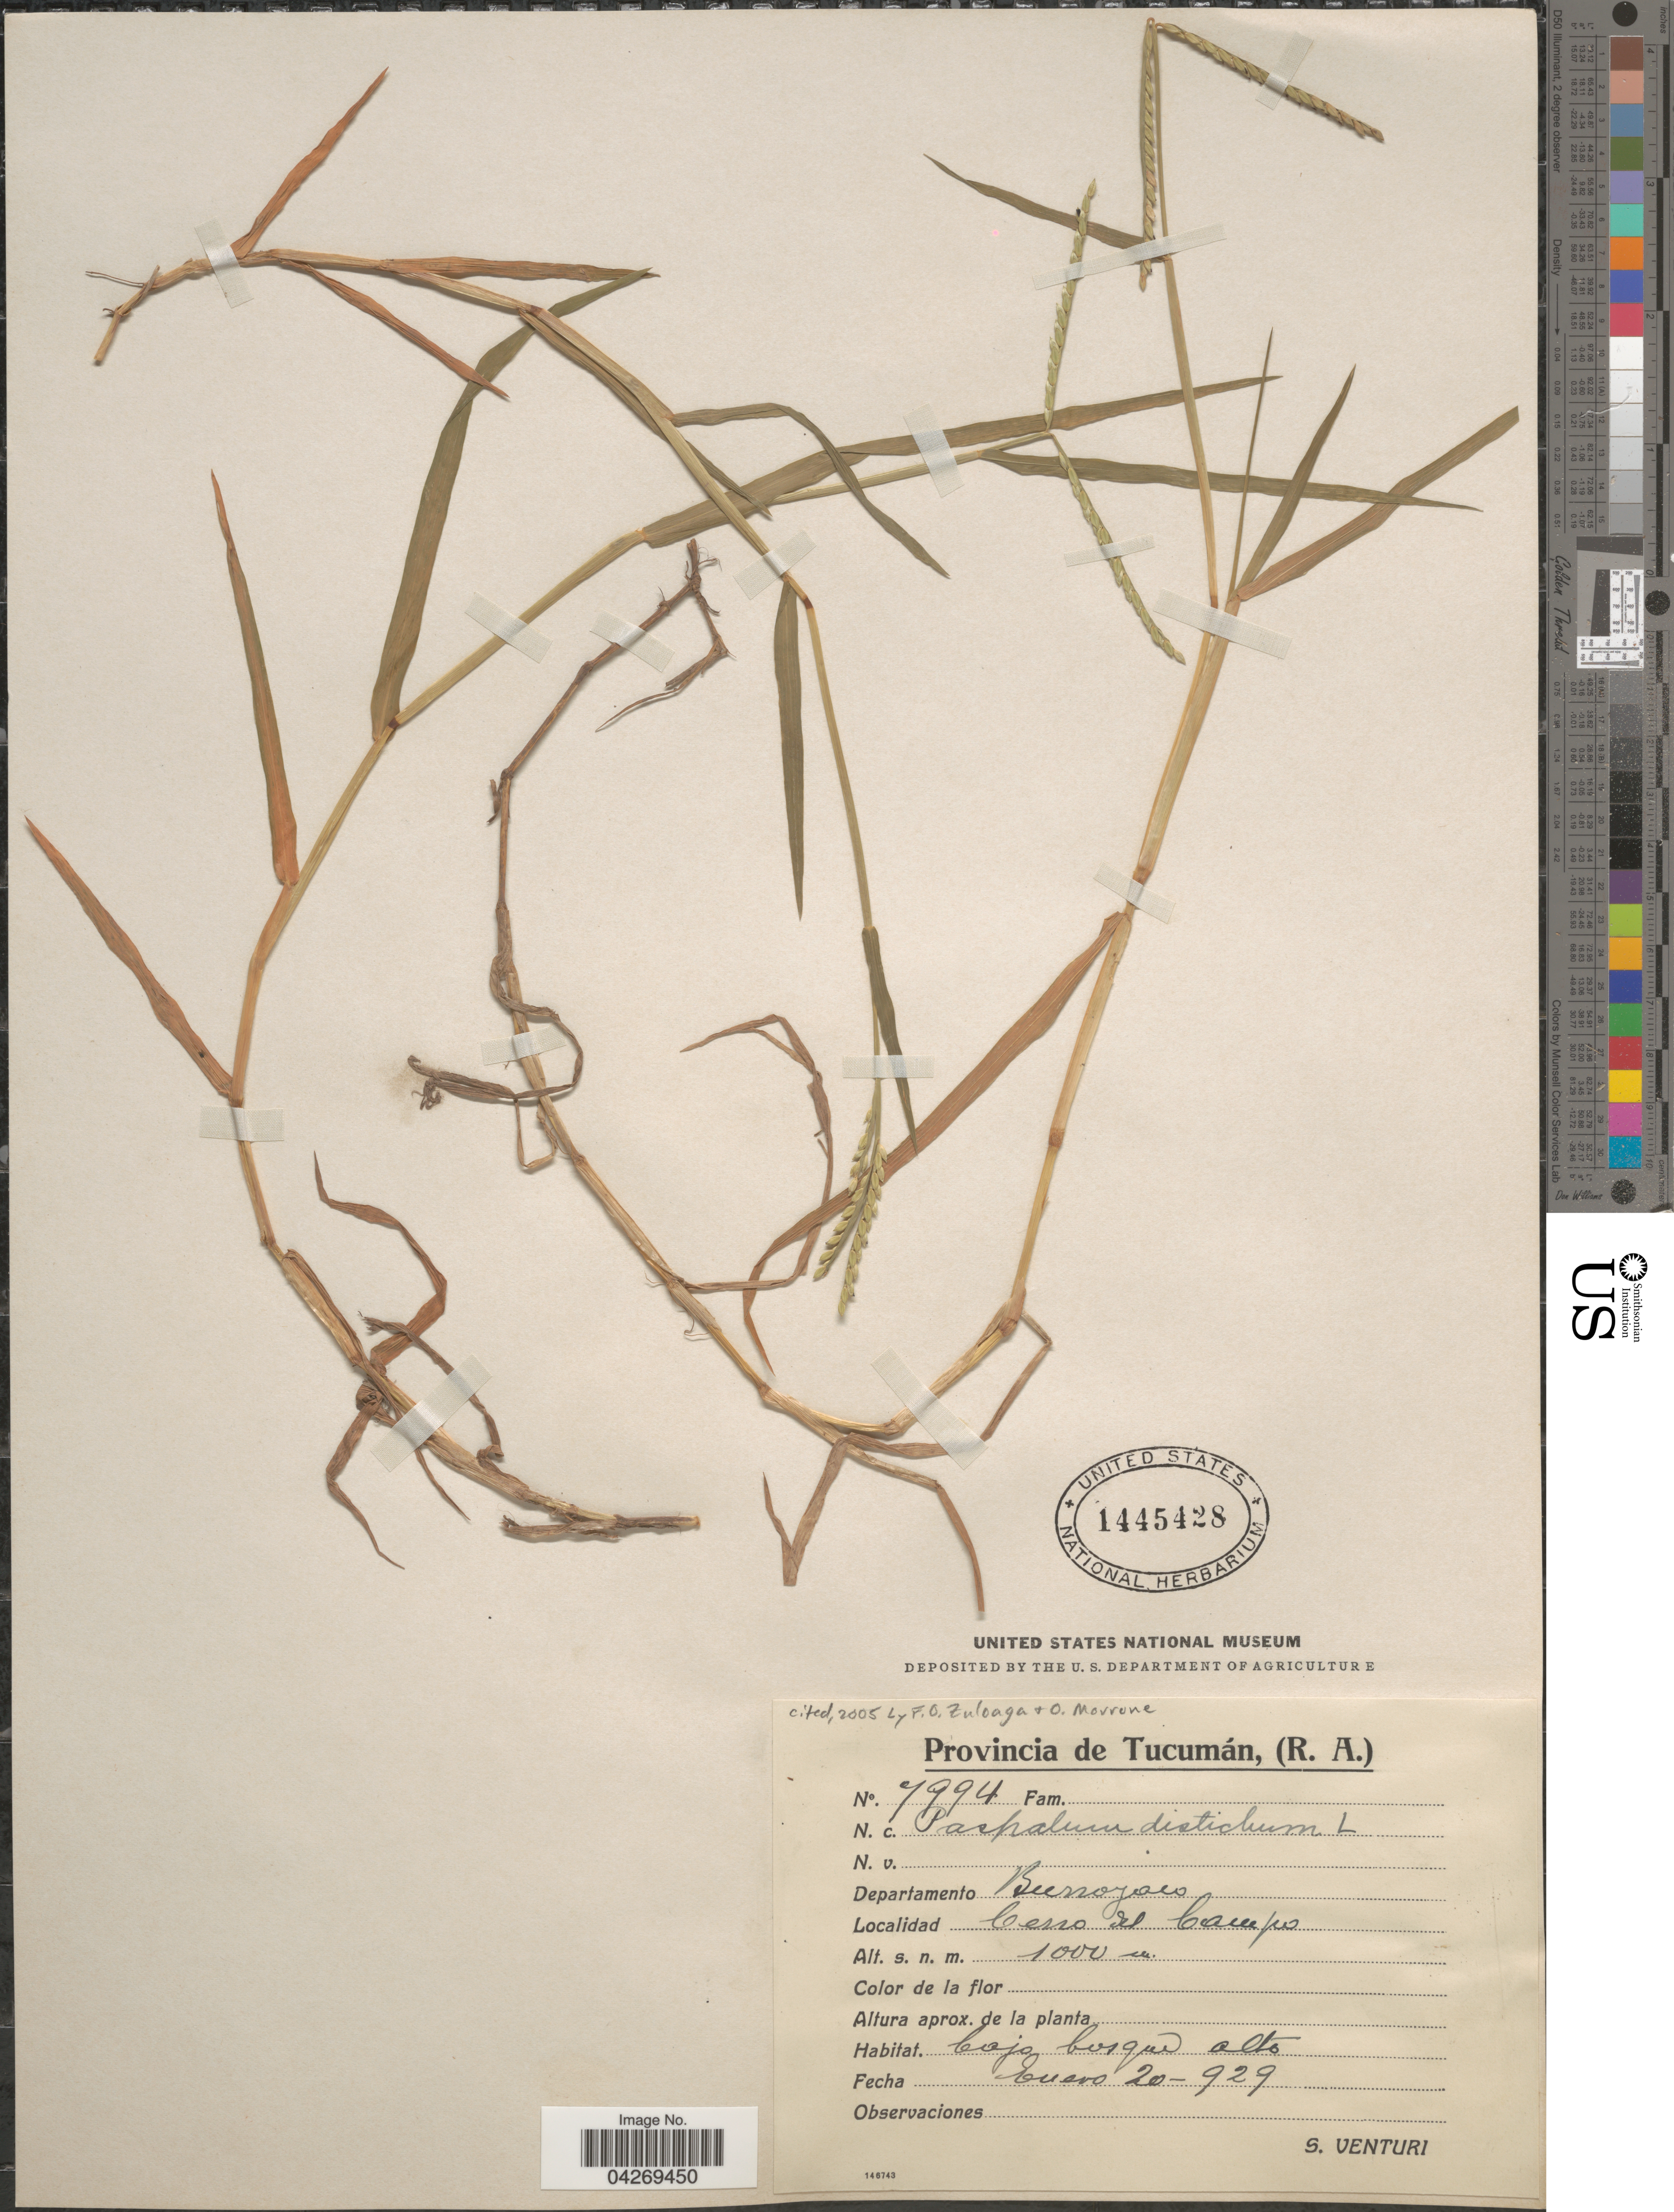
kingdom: Plantae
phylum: Tracheophyta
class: Liliopsida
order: Poales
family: Poaceae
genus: Paspalum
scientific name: Paspalum distichum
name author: L.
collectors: S. Venturi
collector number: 7994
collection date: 1929-01-20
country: Argentina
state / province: Tucuman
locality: Departamento Burruyacú. Cerro del Campo.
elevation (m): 1000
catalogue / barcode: US 1445428